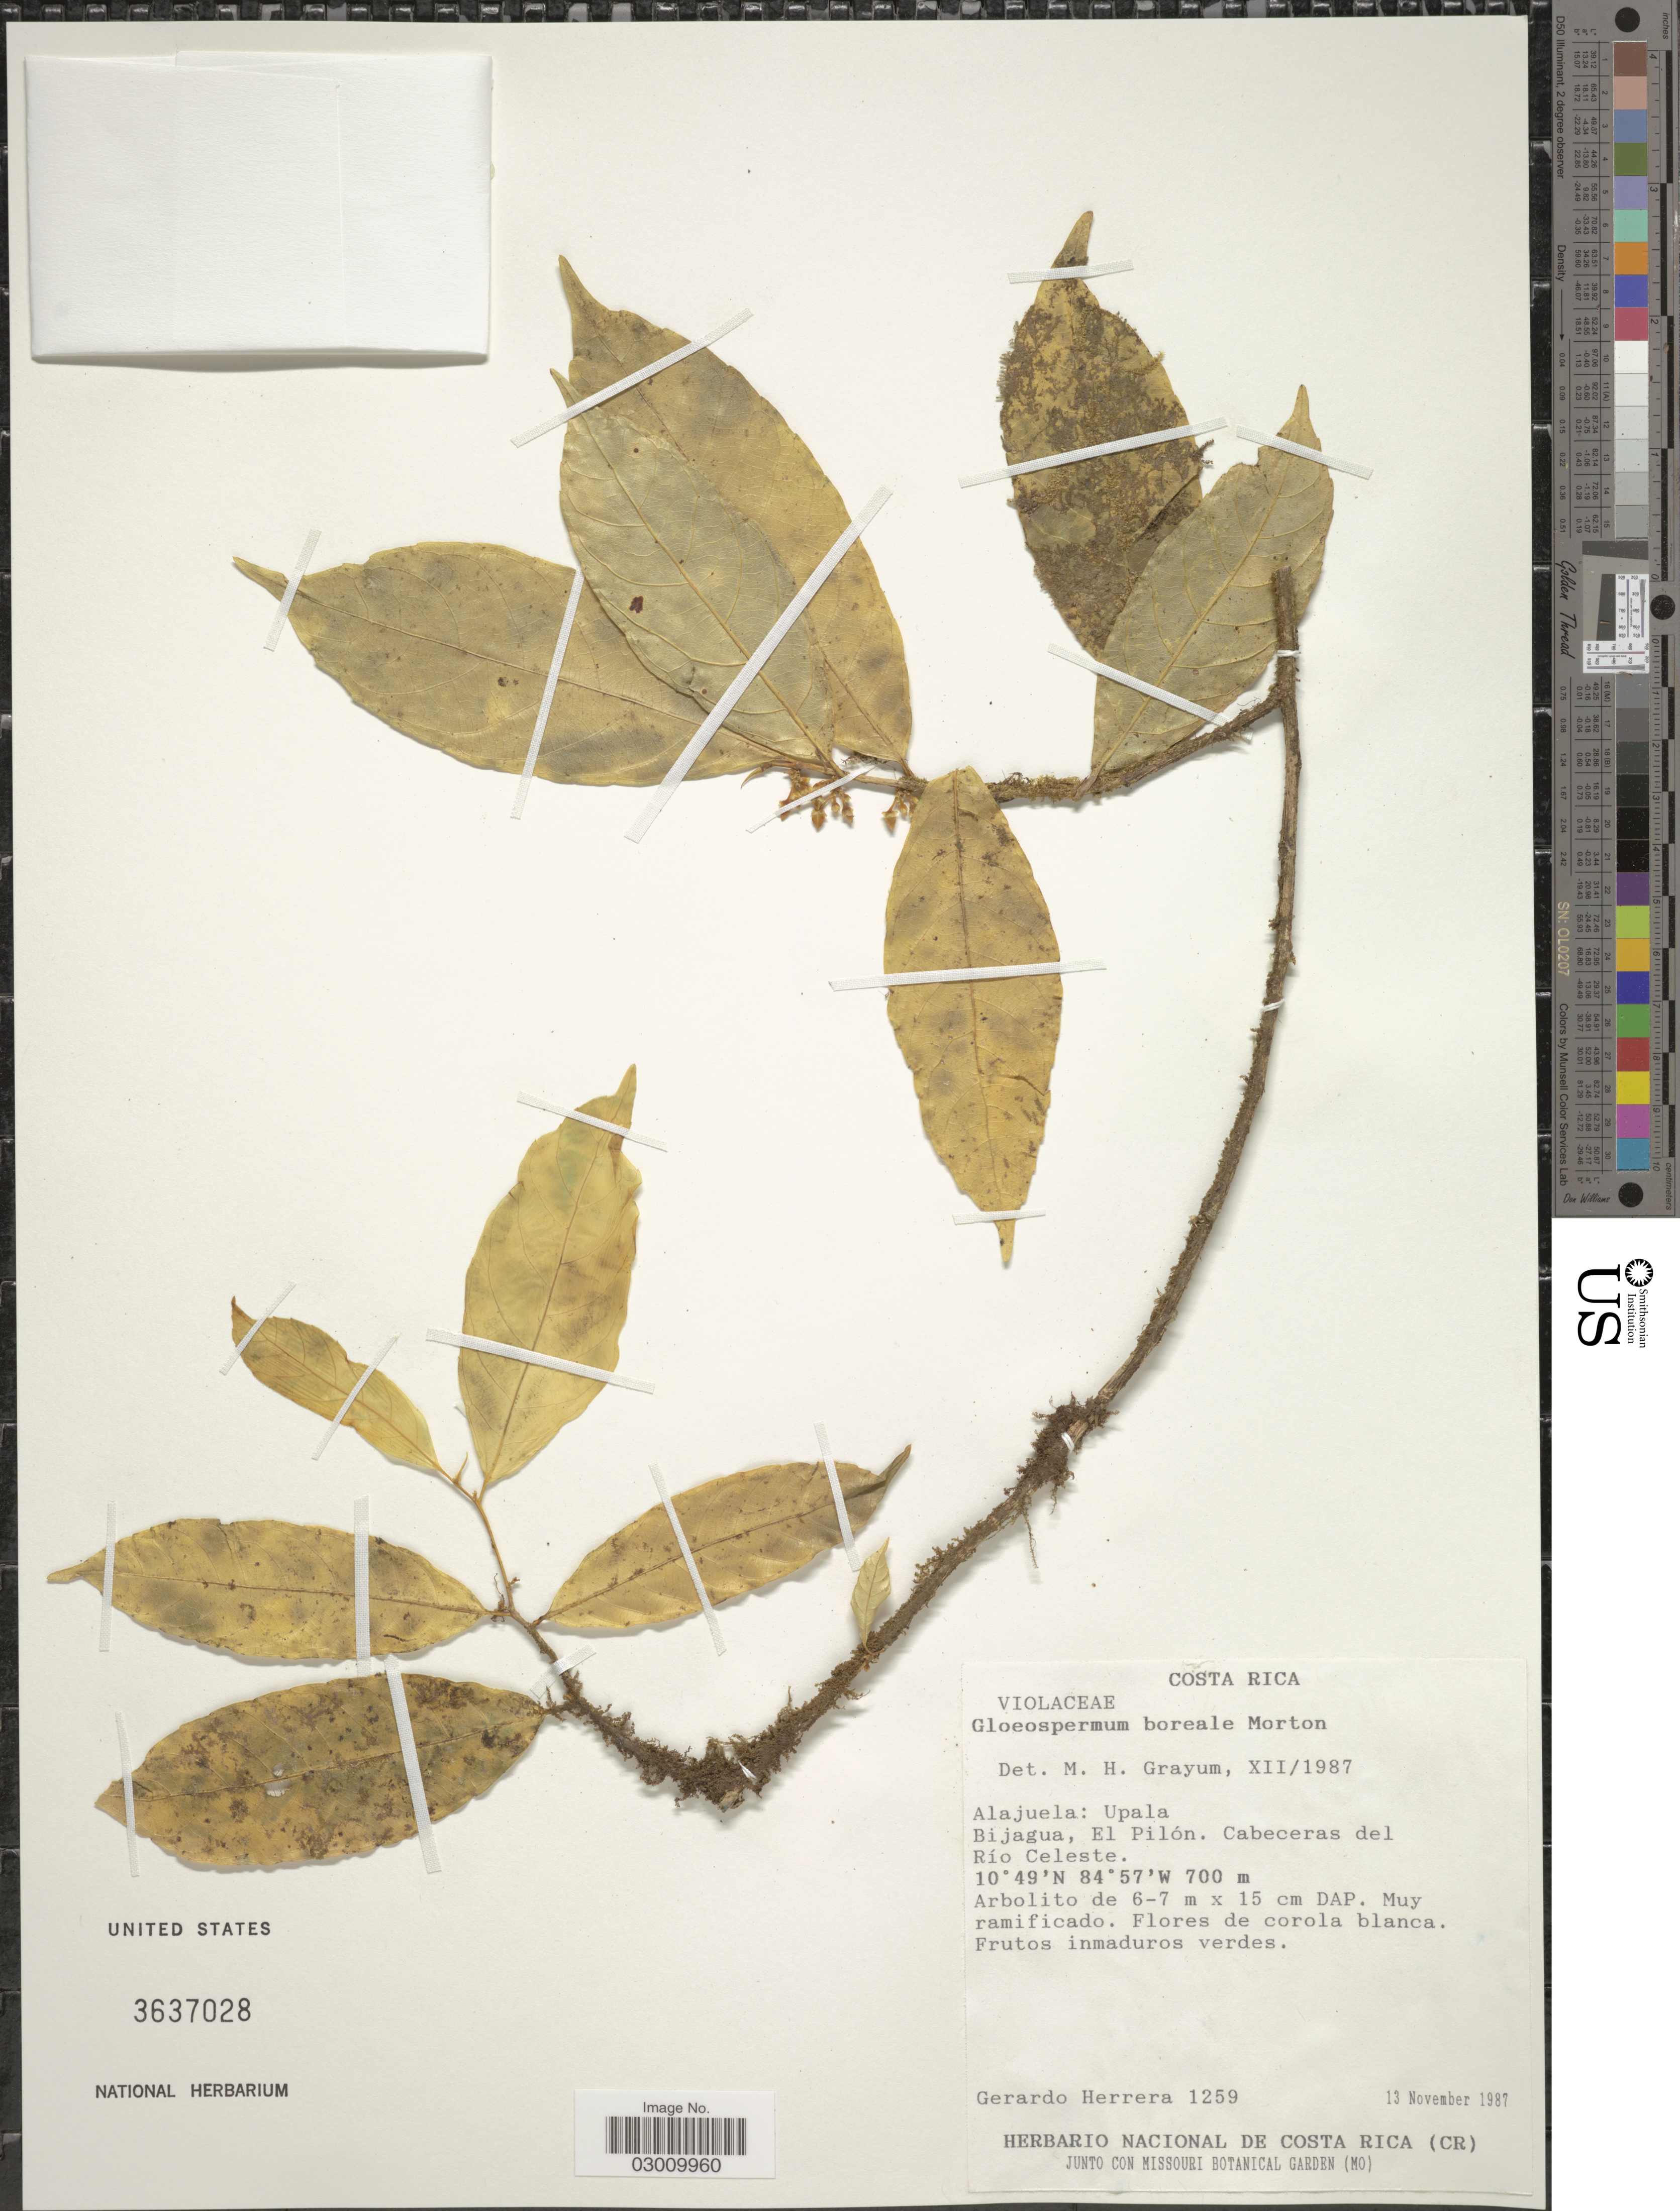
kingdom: Plantae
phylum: Tracheophyta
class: Magnoliopsida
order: Malpighiales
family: Violaceae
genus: Gloeospermum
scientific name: Gloeospermum boreale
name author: C.V. Morton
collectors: G. Herrera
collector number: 1259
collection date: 1987-11-13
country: Costa Rica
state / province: Alajuela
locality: Upala, Bijagua, El Pilón, Cabeceras del Río Celeste.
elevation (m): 700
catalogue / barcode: US 3637028